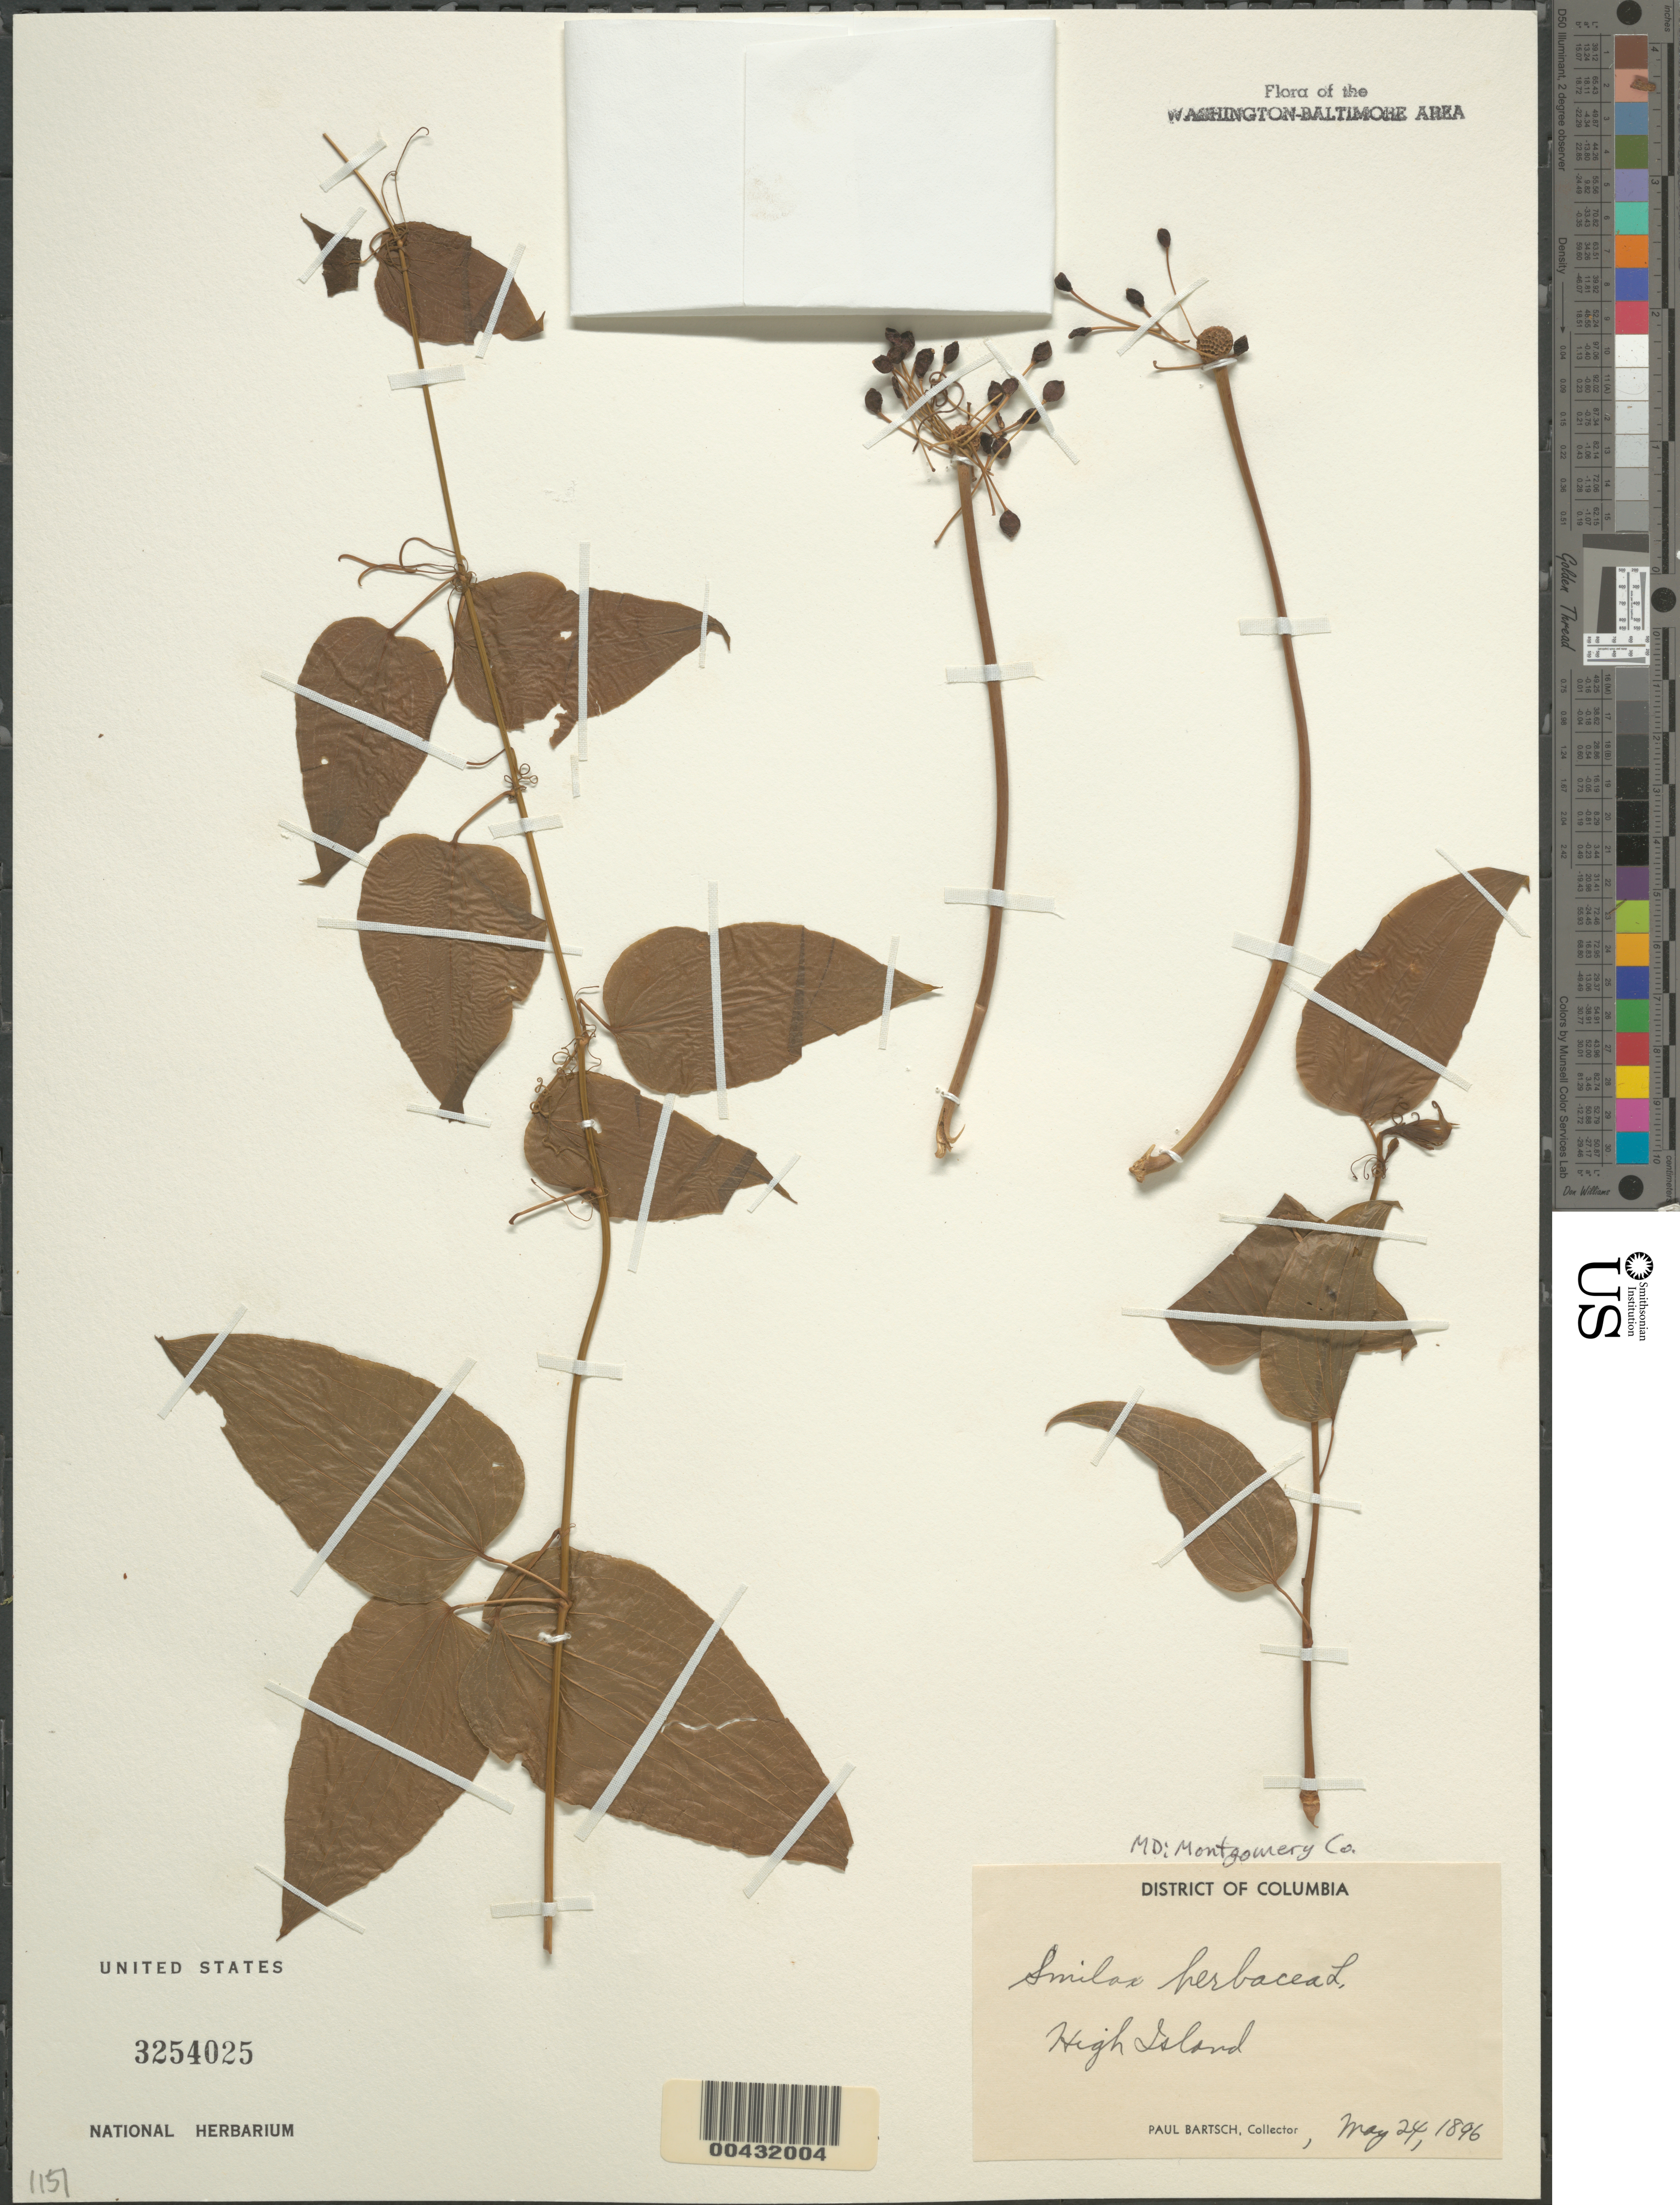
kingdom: Plantae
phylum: Tracheophyta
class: Liliopsida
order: Liliales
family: Smilacaceae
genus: Smilax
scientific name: Smilax herbacea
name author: L.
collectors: P. Bartsch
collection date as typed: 24 May 1896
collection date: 1896-05-24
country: United States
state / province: Maryland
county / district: Montgomery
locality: High Island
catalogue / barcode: US 3254025